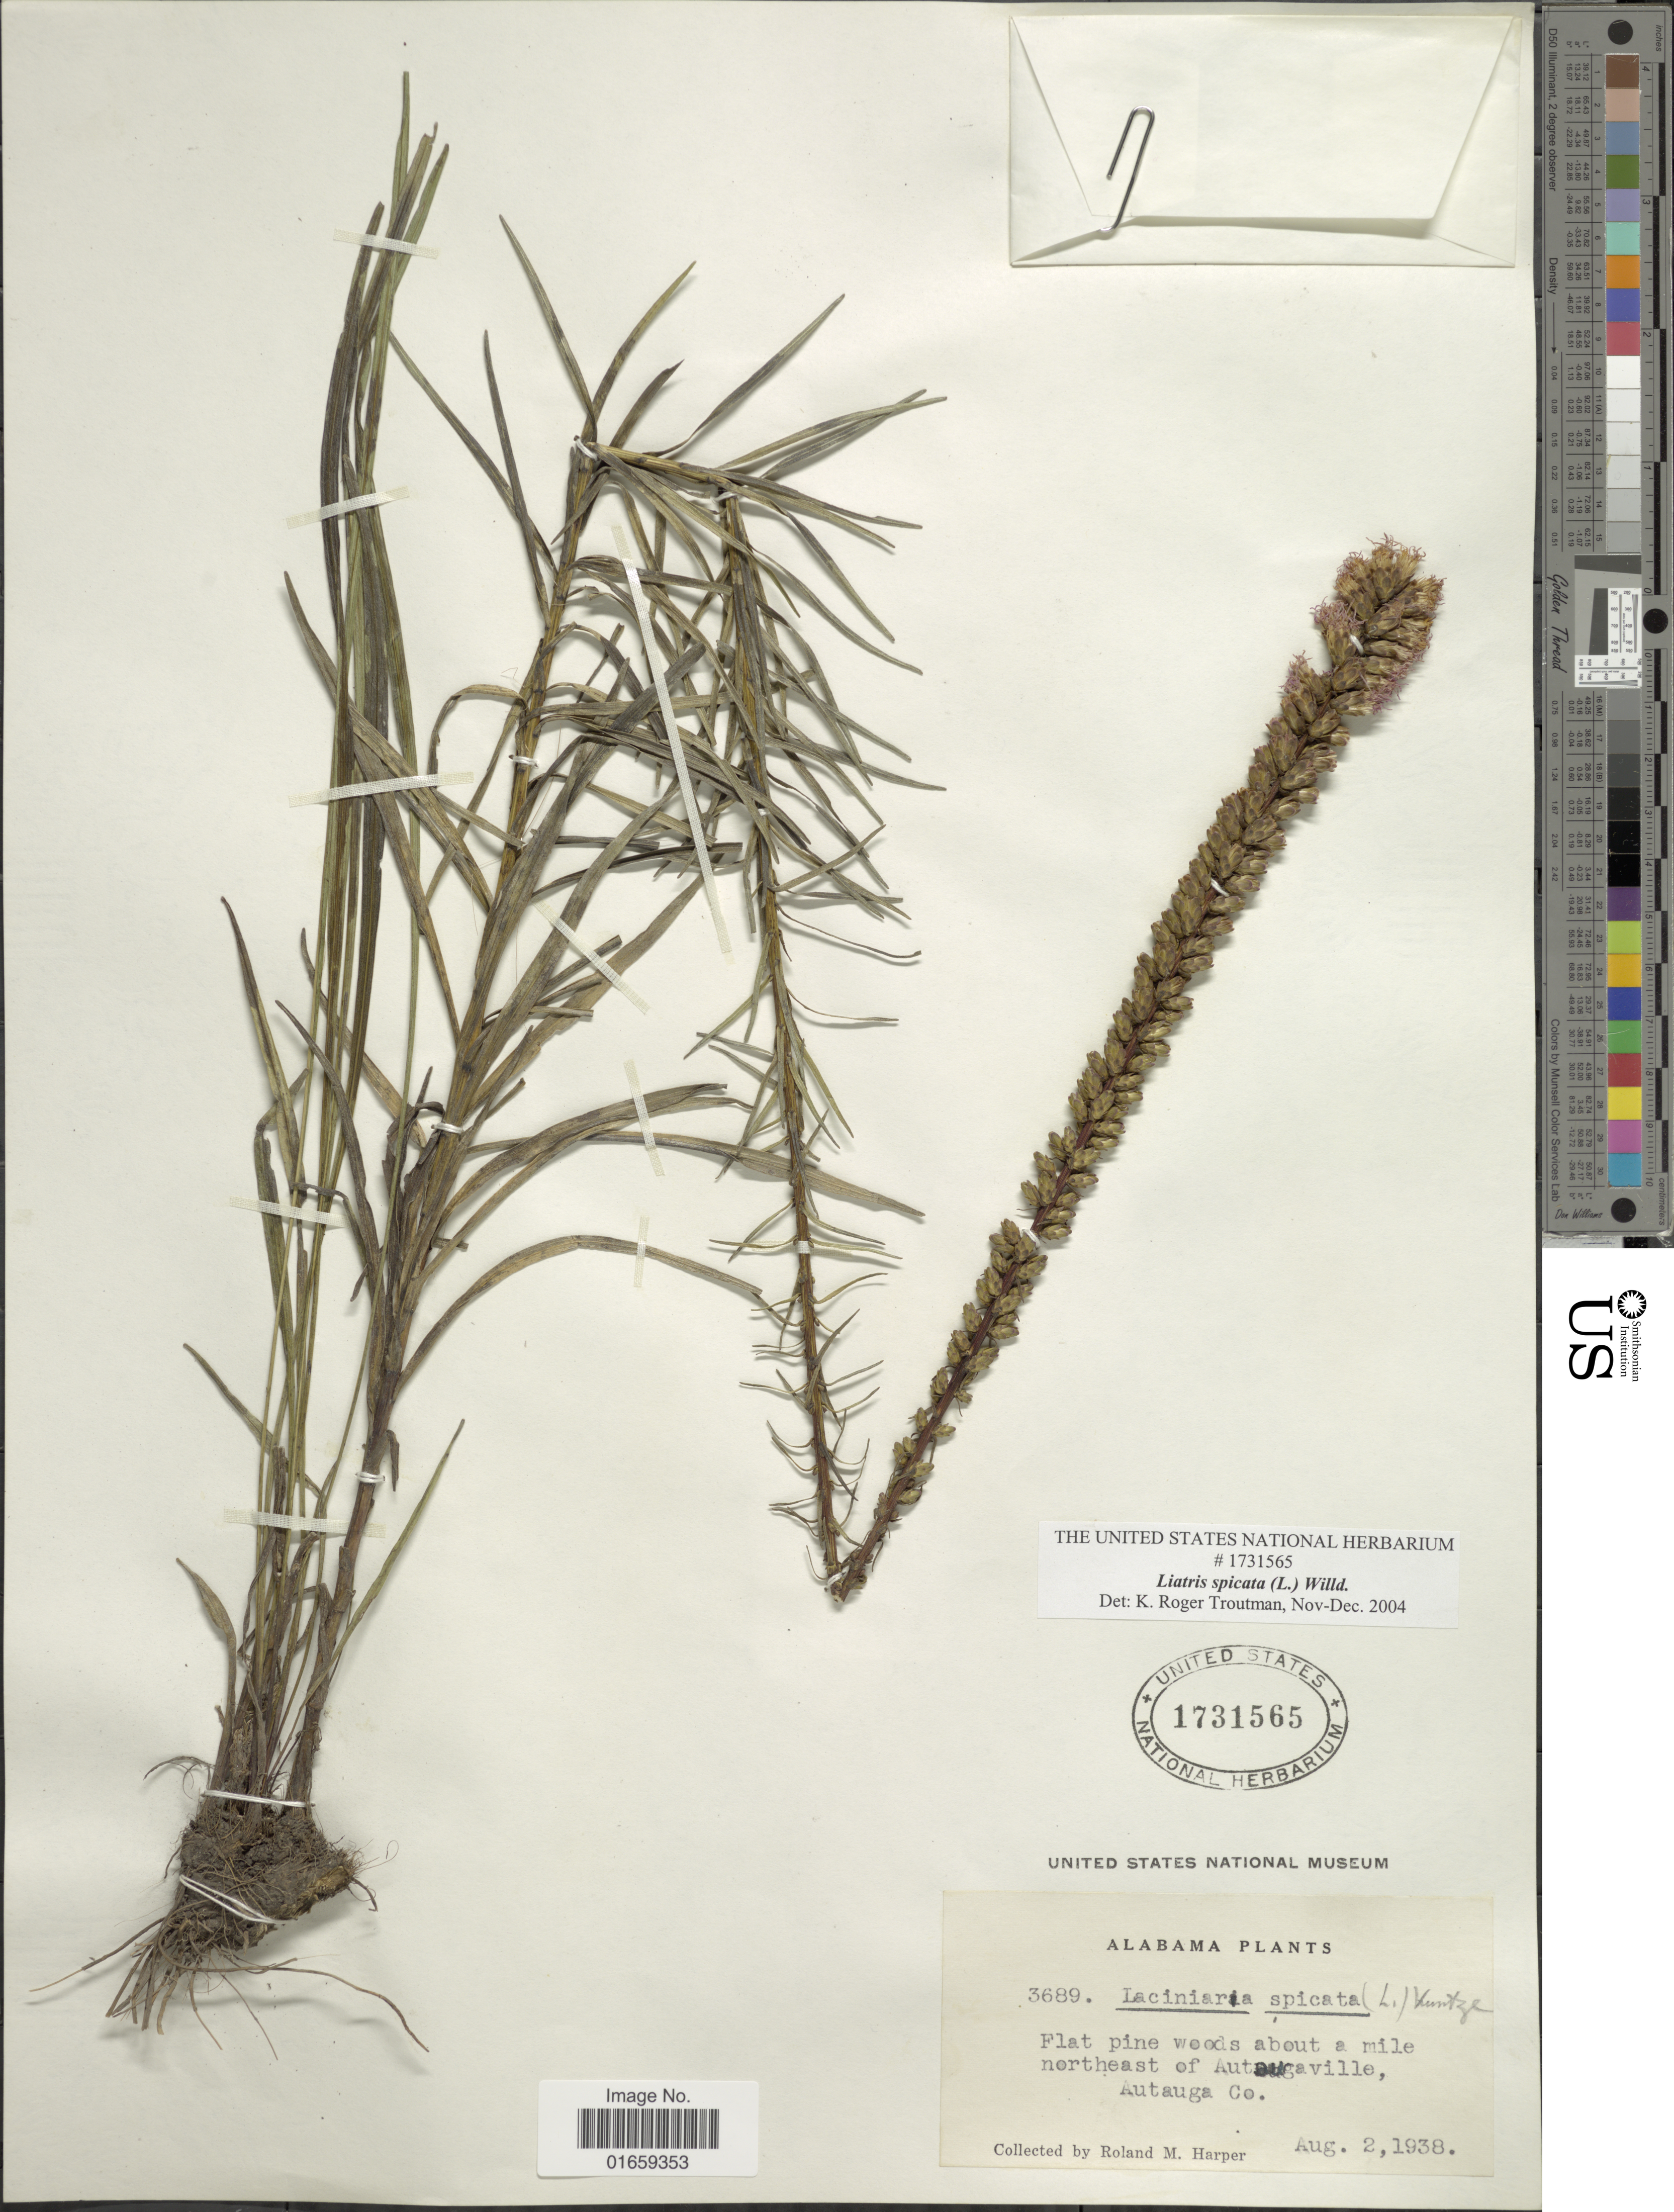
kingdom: Plantae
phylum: Tracheophyta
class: Magnoliopsida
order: Asterales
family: Asteraceae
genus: Liatris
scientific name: Liatris spicata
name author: (L.) Willd.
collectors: R. M. Harper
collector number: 3689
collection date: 1938-08-02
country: United States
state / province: Alabama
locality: About a mile northeast of Autgaville, Autauga Co.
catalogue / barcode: US 1731565